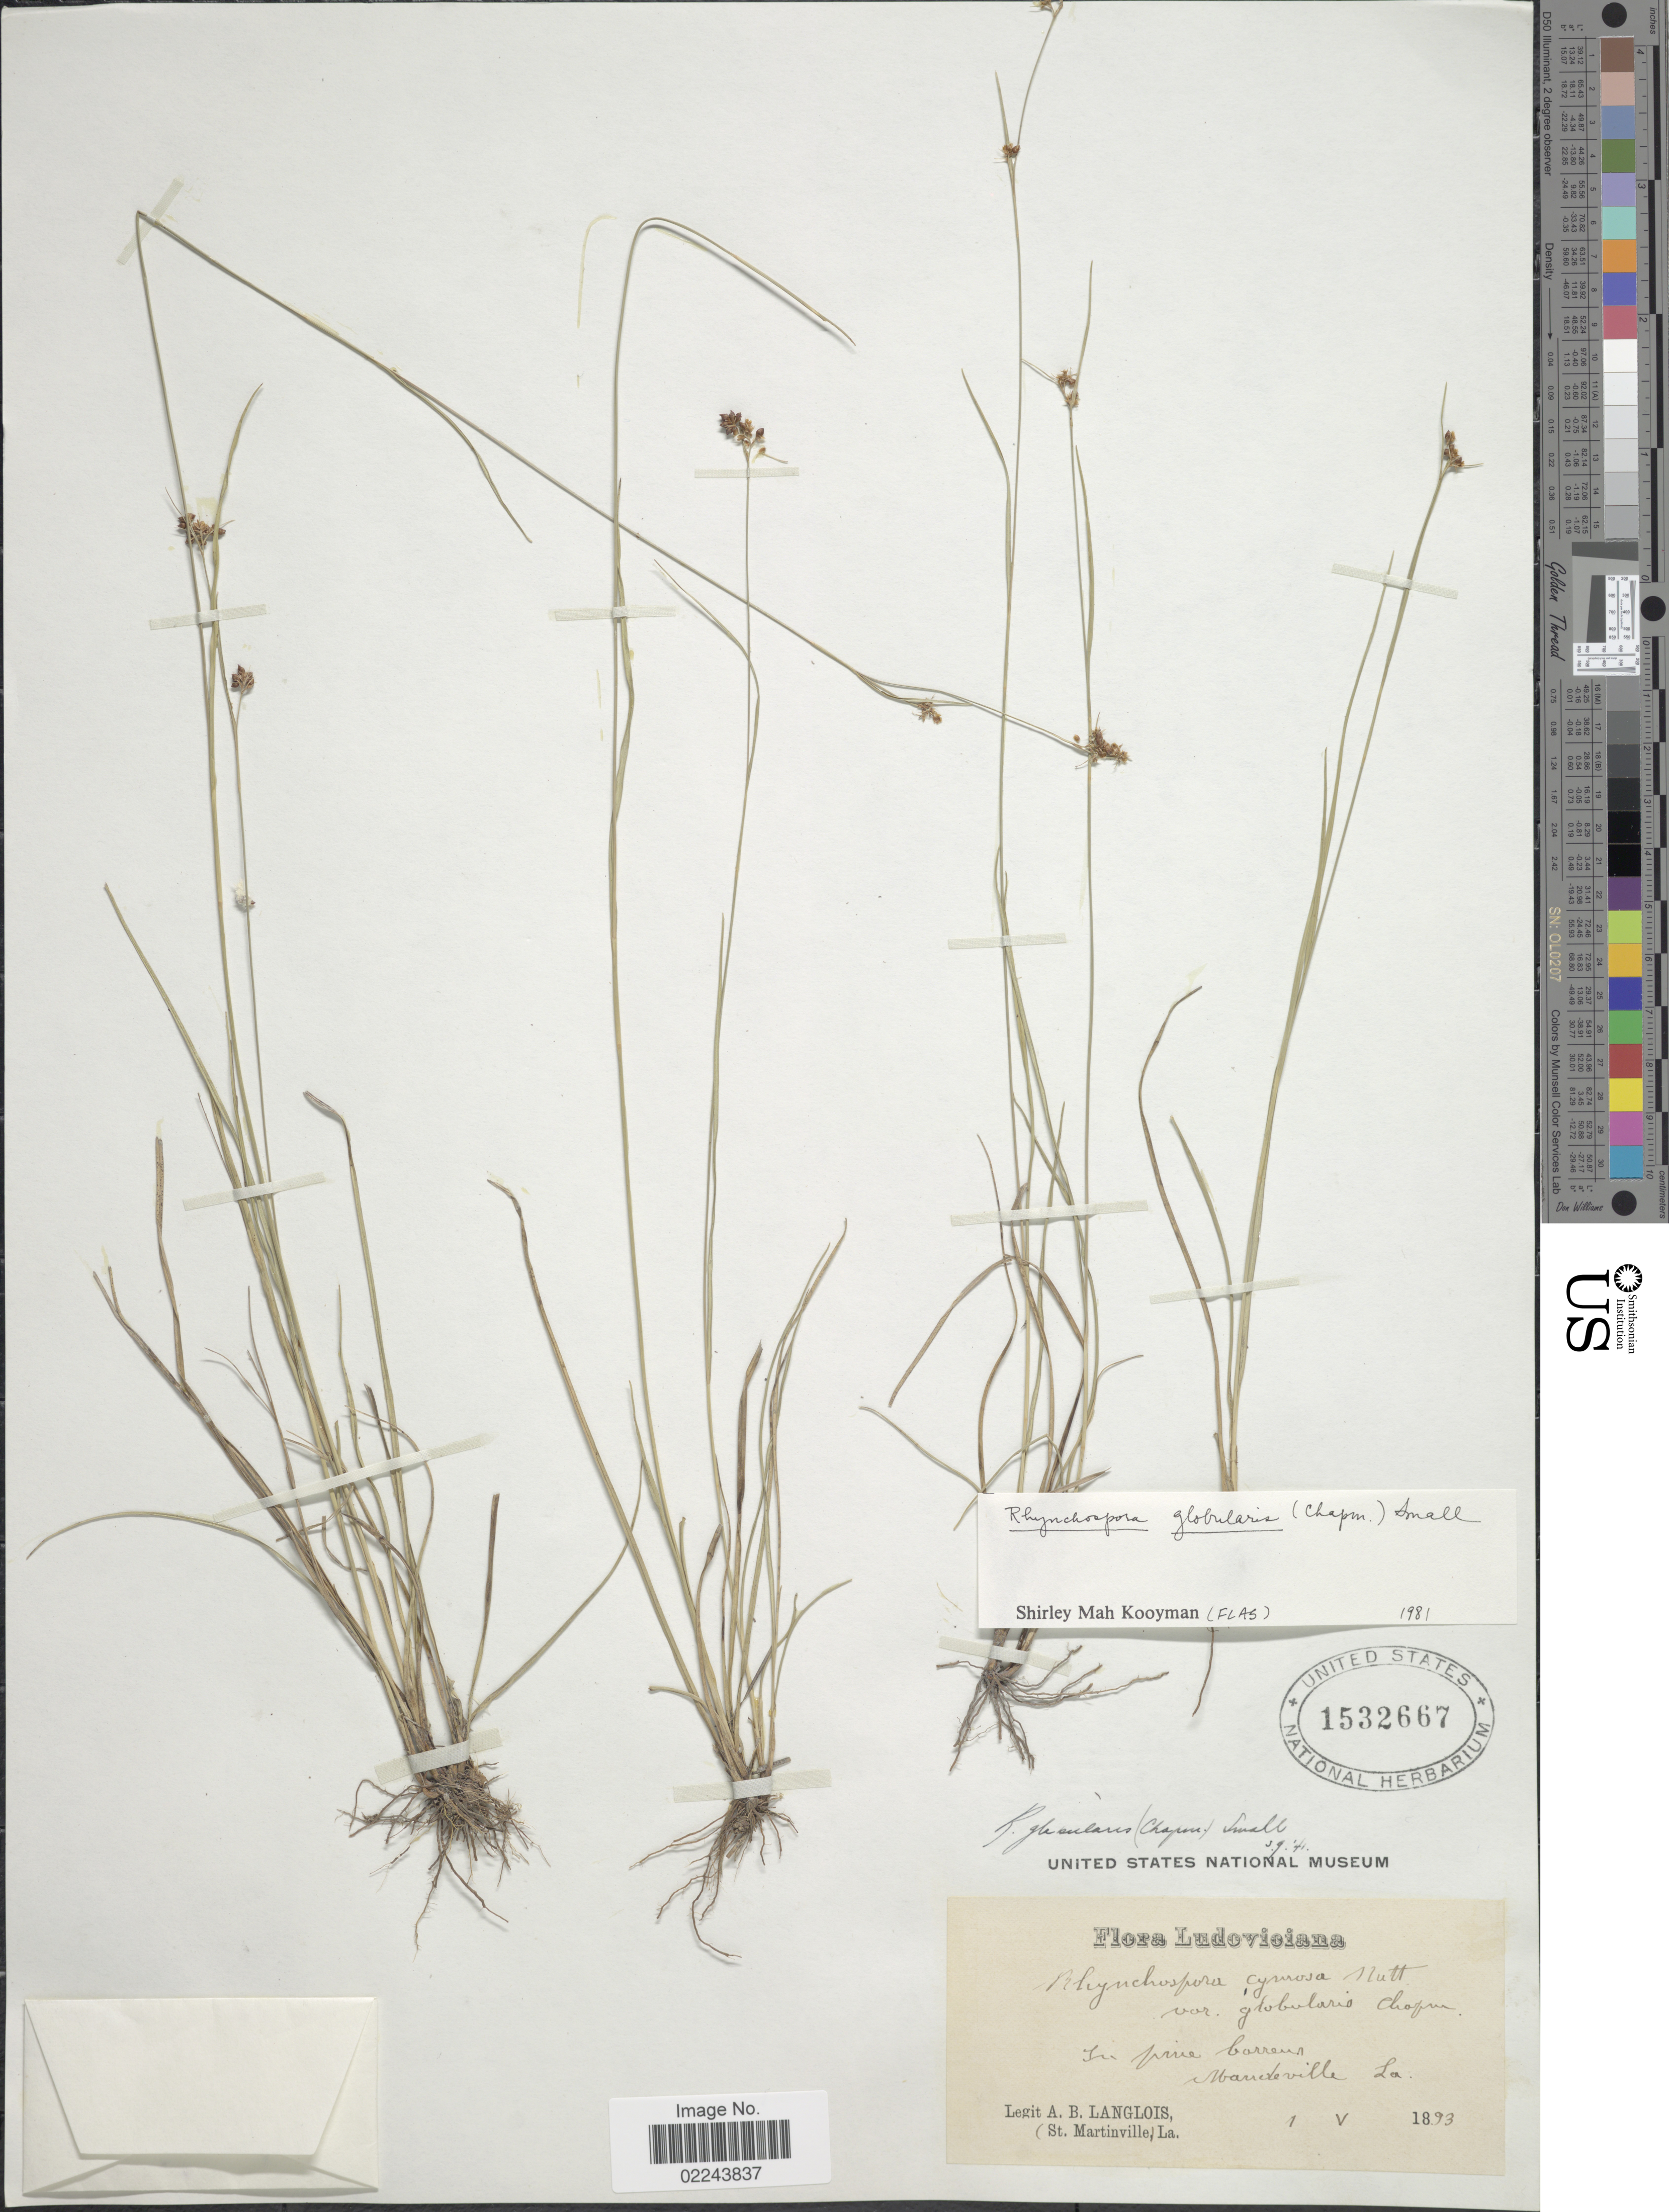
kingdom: Plantae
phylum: Tracheophyta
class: Liliopsida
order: Poales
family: Cyperaceae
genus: Rhynchospora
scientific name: Rhynchospora globularis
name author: (Chapm.) Small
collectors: A. Langlois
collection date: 1893-05-01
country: United States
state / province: Louisiana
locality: Ludoviciana, Mandeville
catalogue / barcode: US 1532667